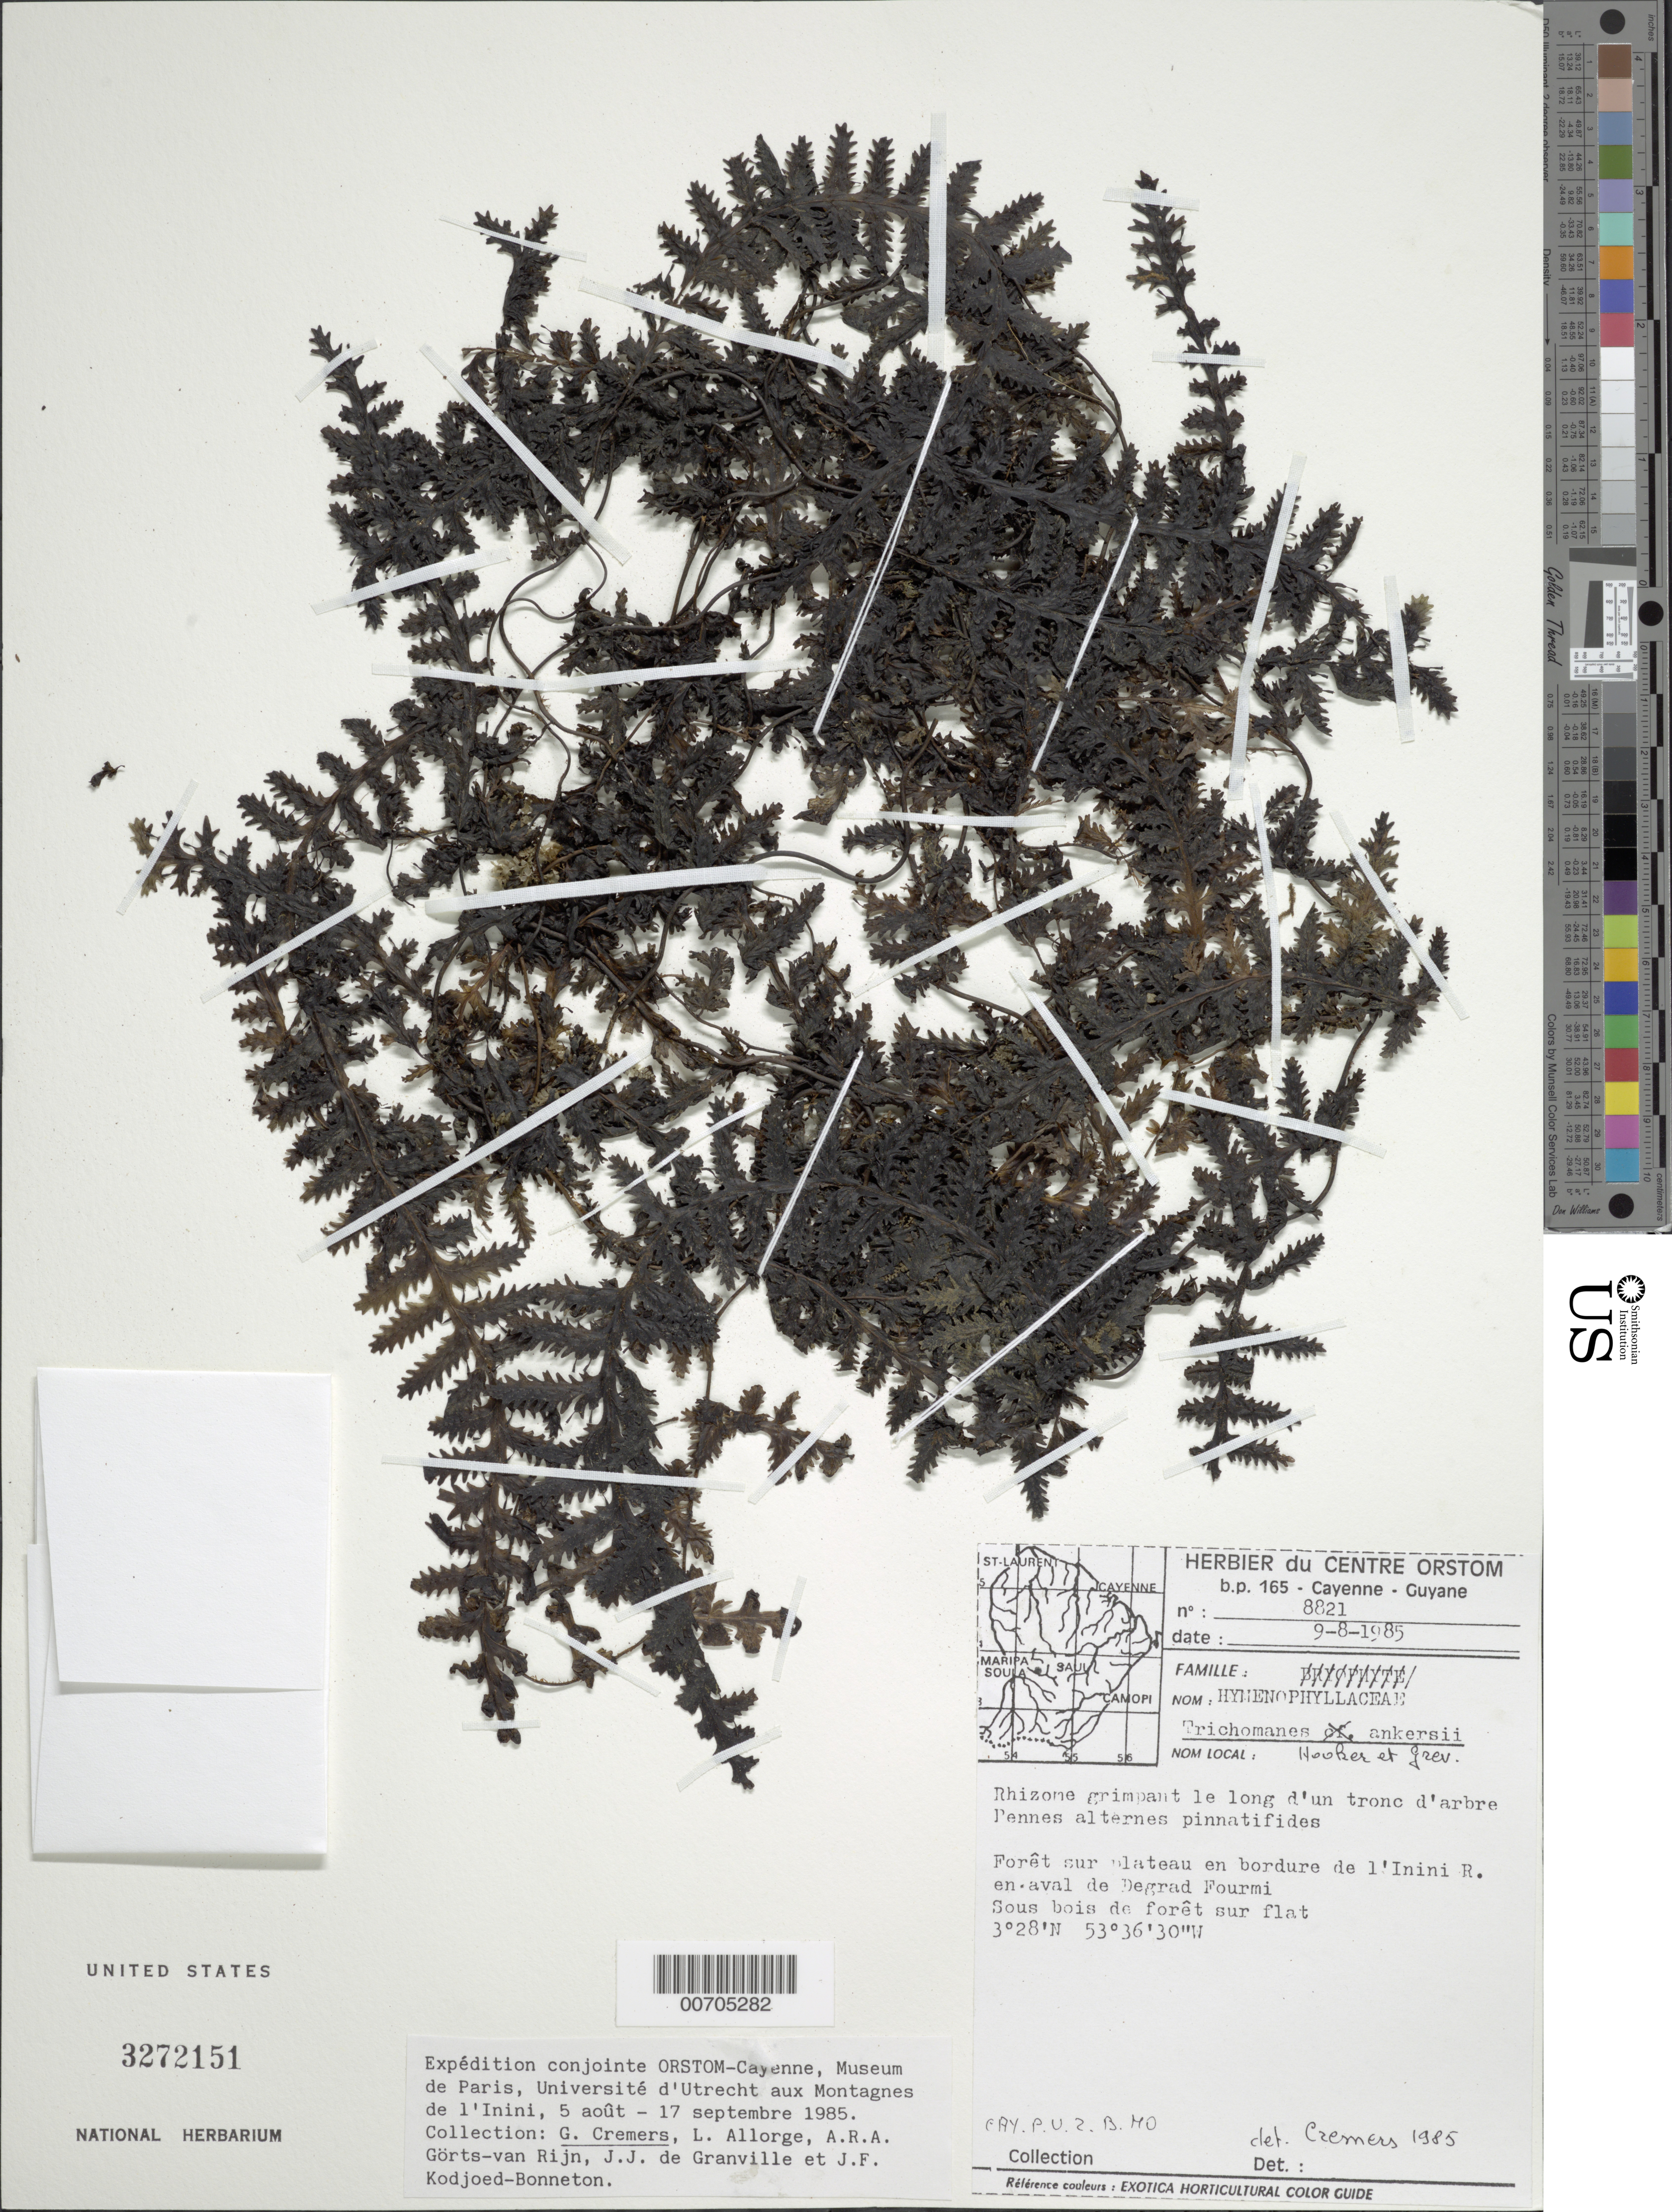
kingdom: Plantae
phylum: Tracheophyta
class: Polypodiopsida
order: Hymenophyllales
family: Hymenophyllaceae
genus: Trichomanes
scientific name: Trichomanes ankersii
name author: C. Parker ex Hook. & Grev.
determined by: Cremers, Georges A.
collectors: G. Cremers et al.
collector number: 8821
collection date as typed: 9-Aug-85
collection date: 1985-08-09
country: French Guiana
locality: Inini R., downstream from Degrad Fourmi base of Monts de l'Inini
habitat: Forest on plateau along river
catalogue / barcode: US 3272151